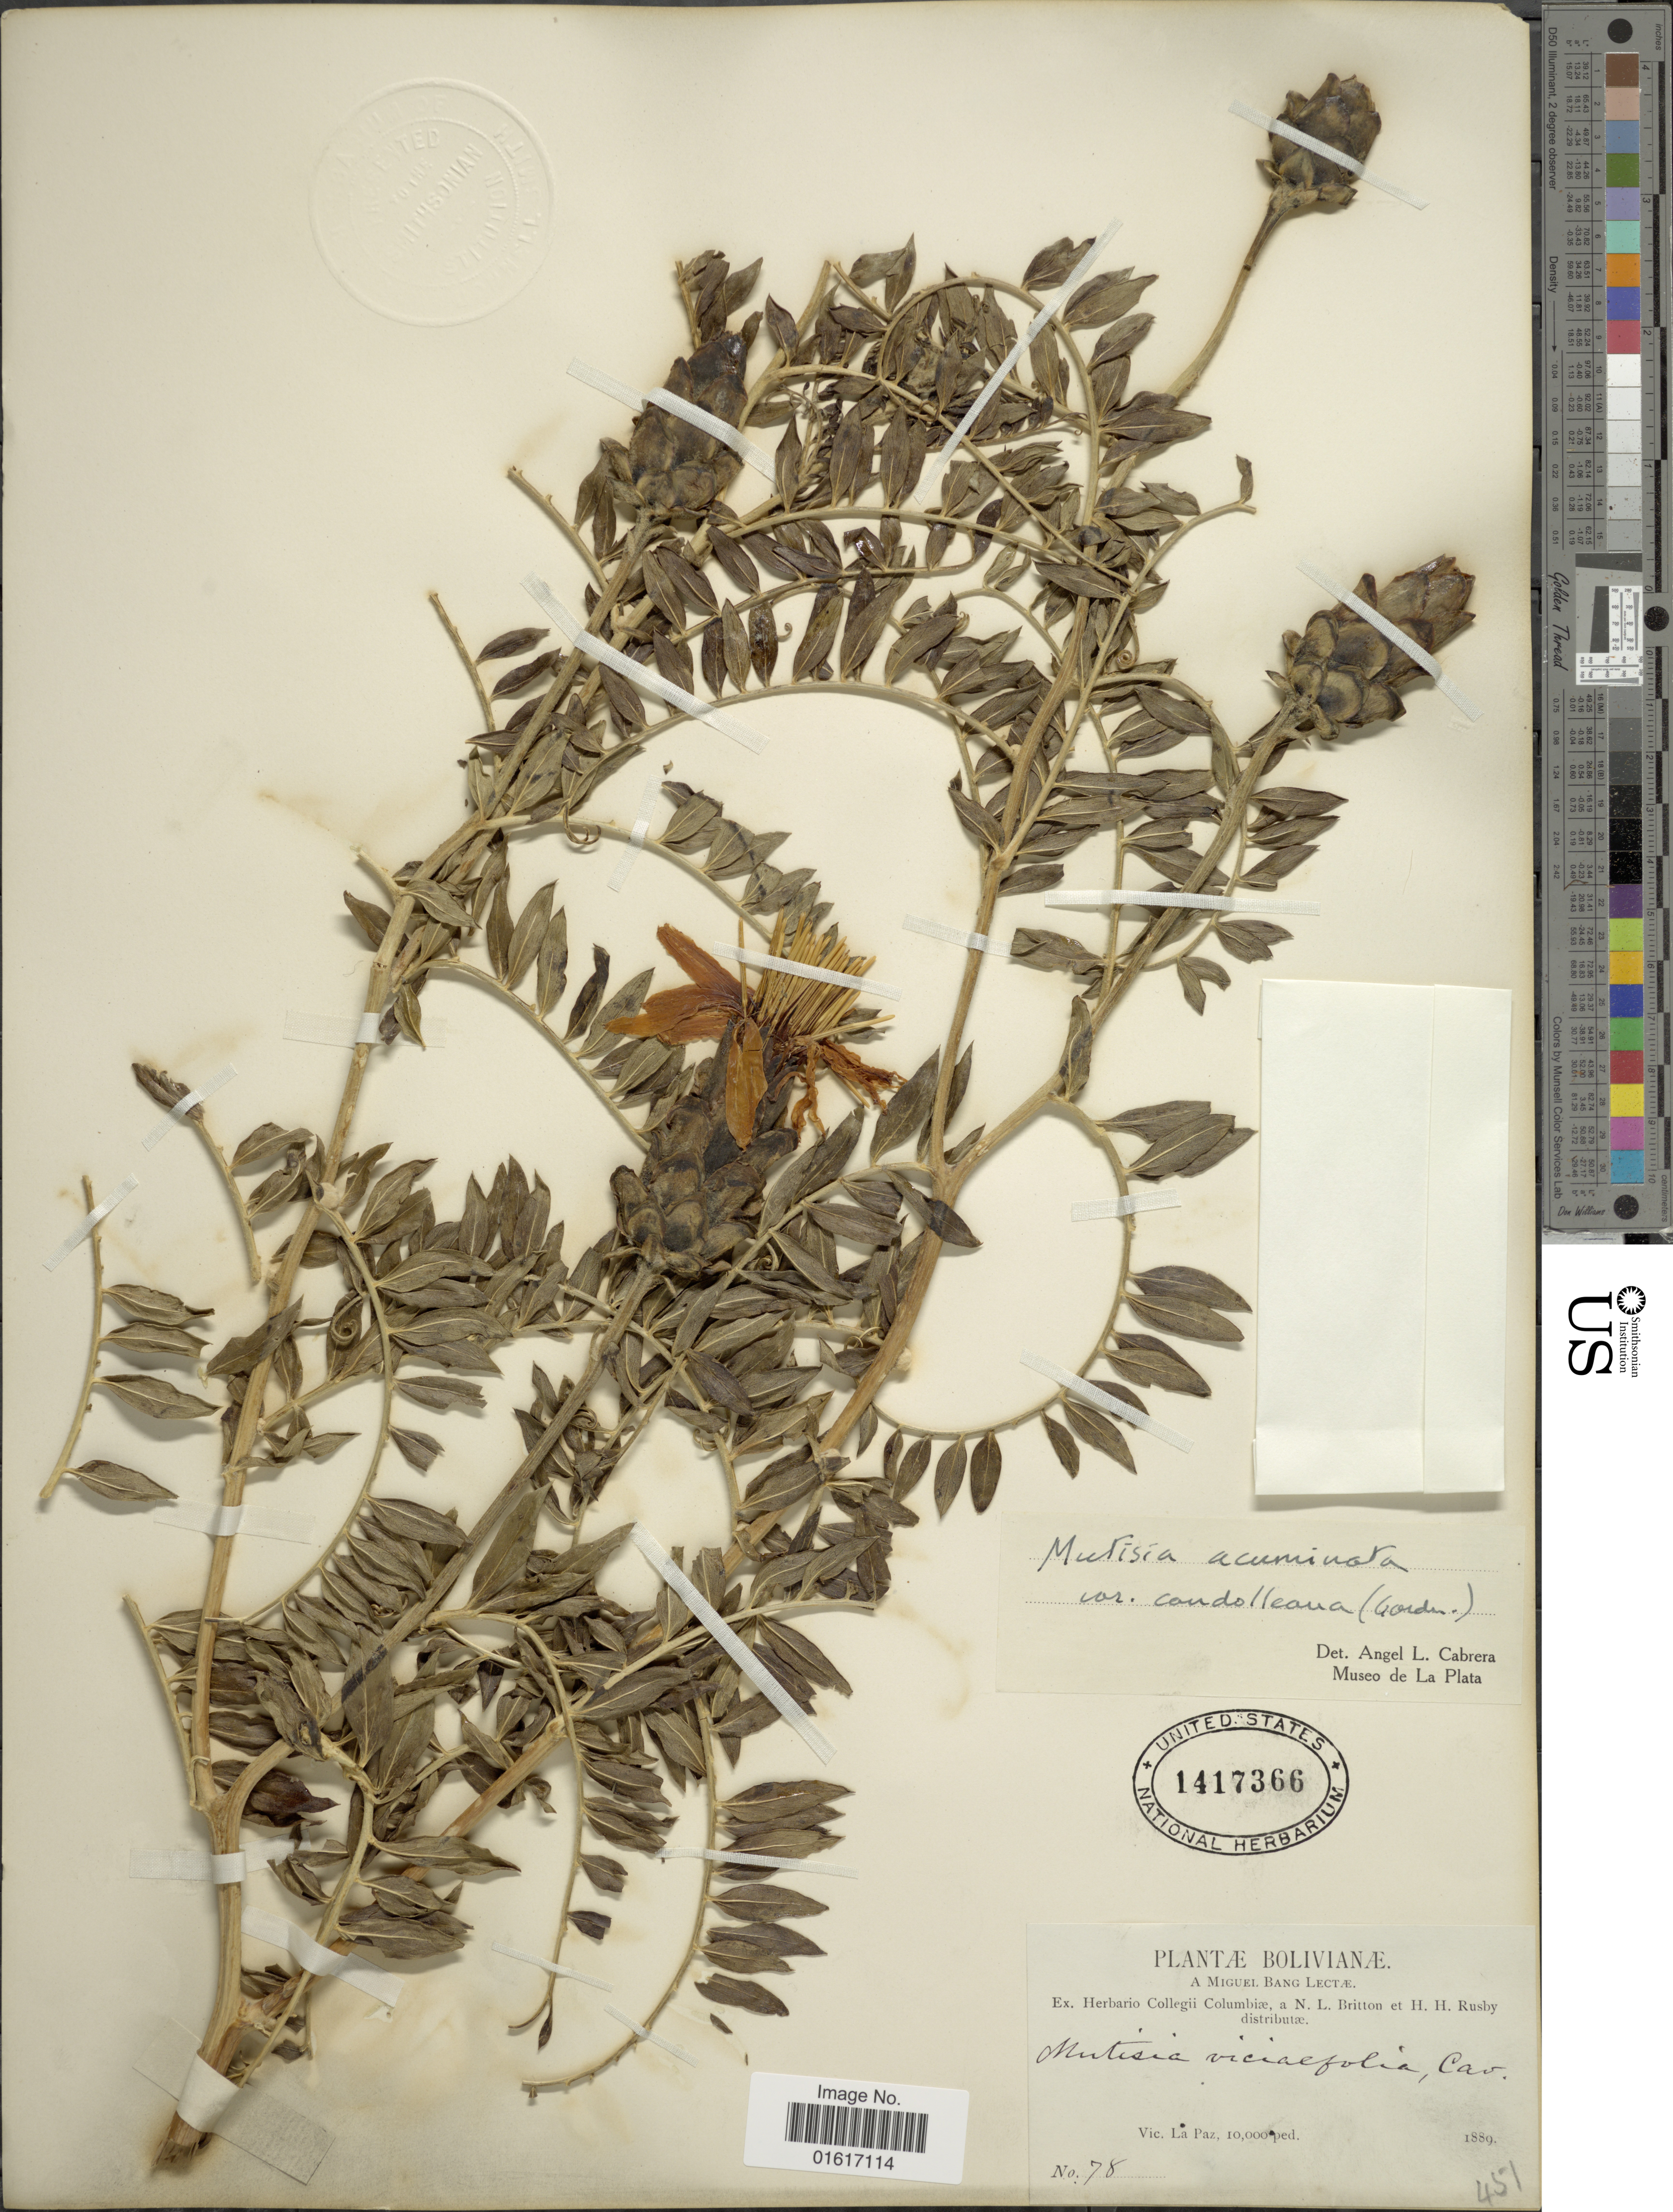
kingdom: Plantae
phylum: Tracheophyta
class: Magnoliopsida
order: Asterales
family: Asteraceae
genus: Mutisia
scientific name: Mutisia acuminata var. candolleana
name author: (Fielding & Gardner) Cabrera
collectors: M. Bang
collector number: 78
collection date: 1889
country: Bolivia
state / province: La Paz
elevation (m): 3048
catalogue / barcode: US 1417366